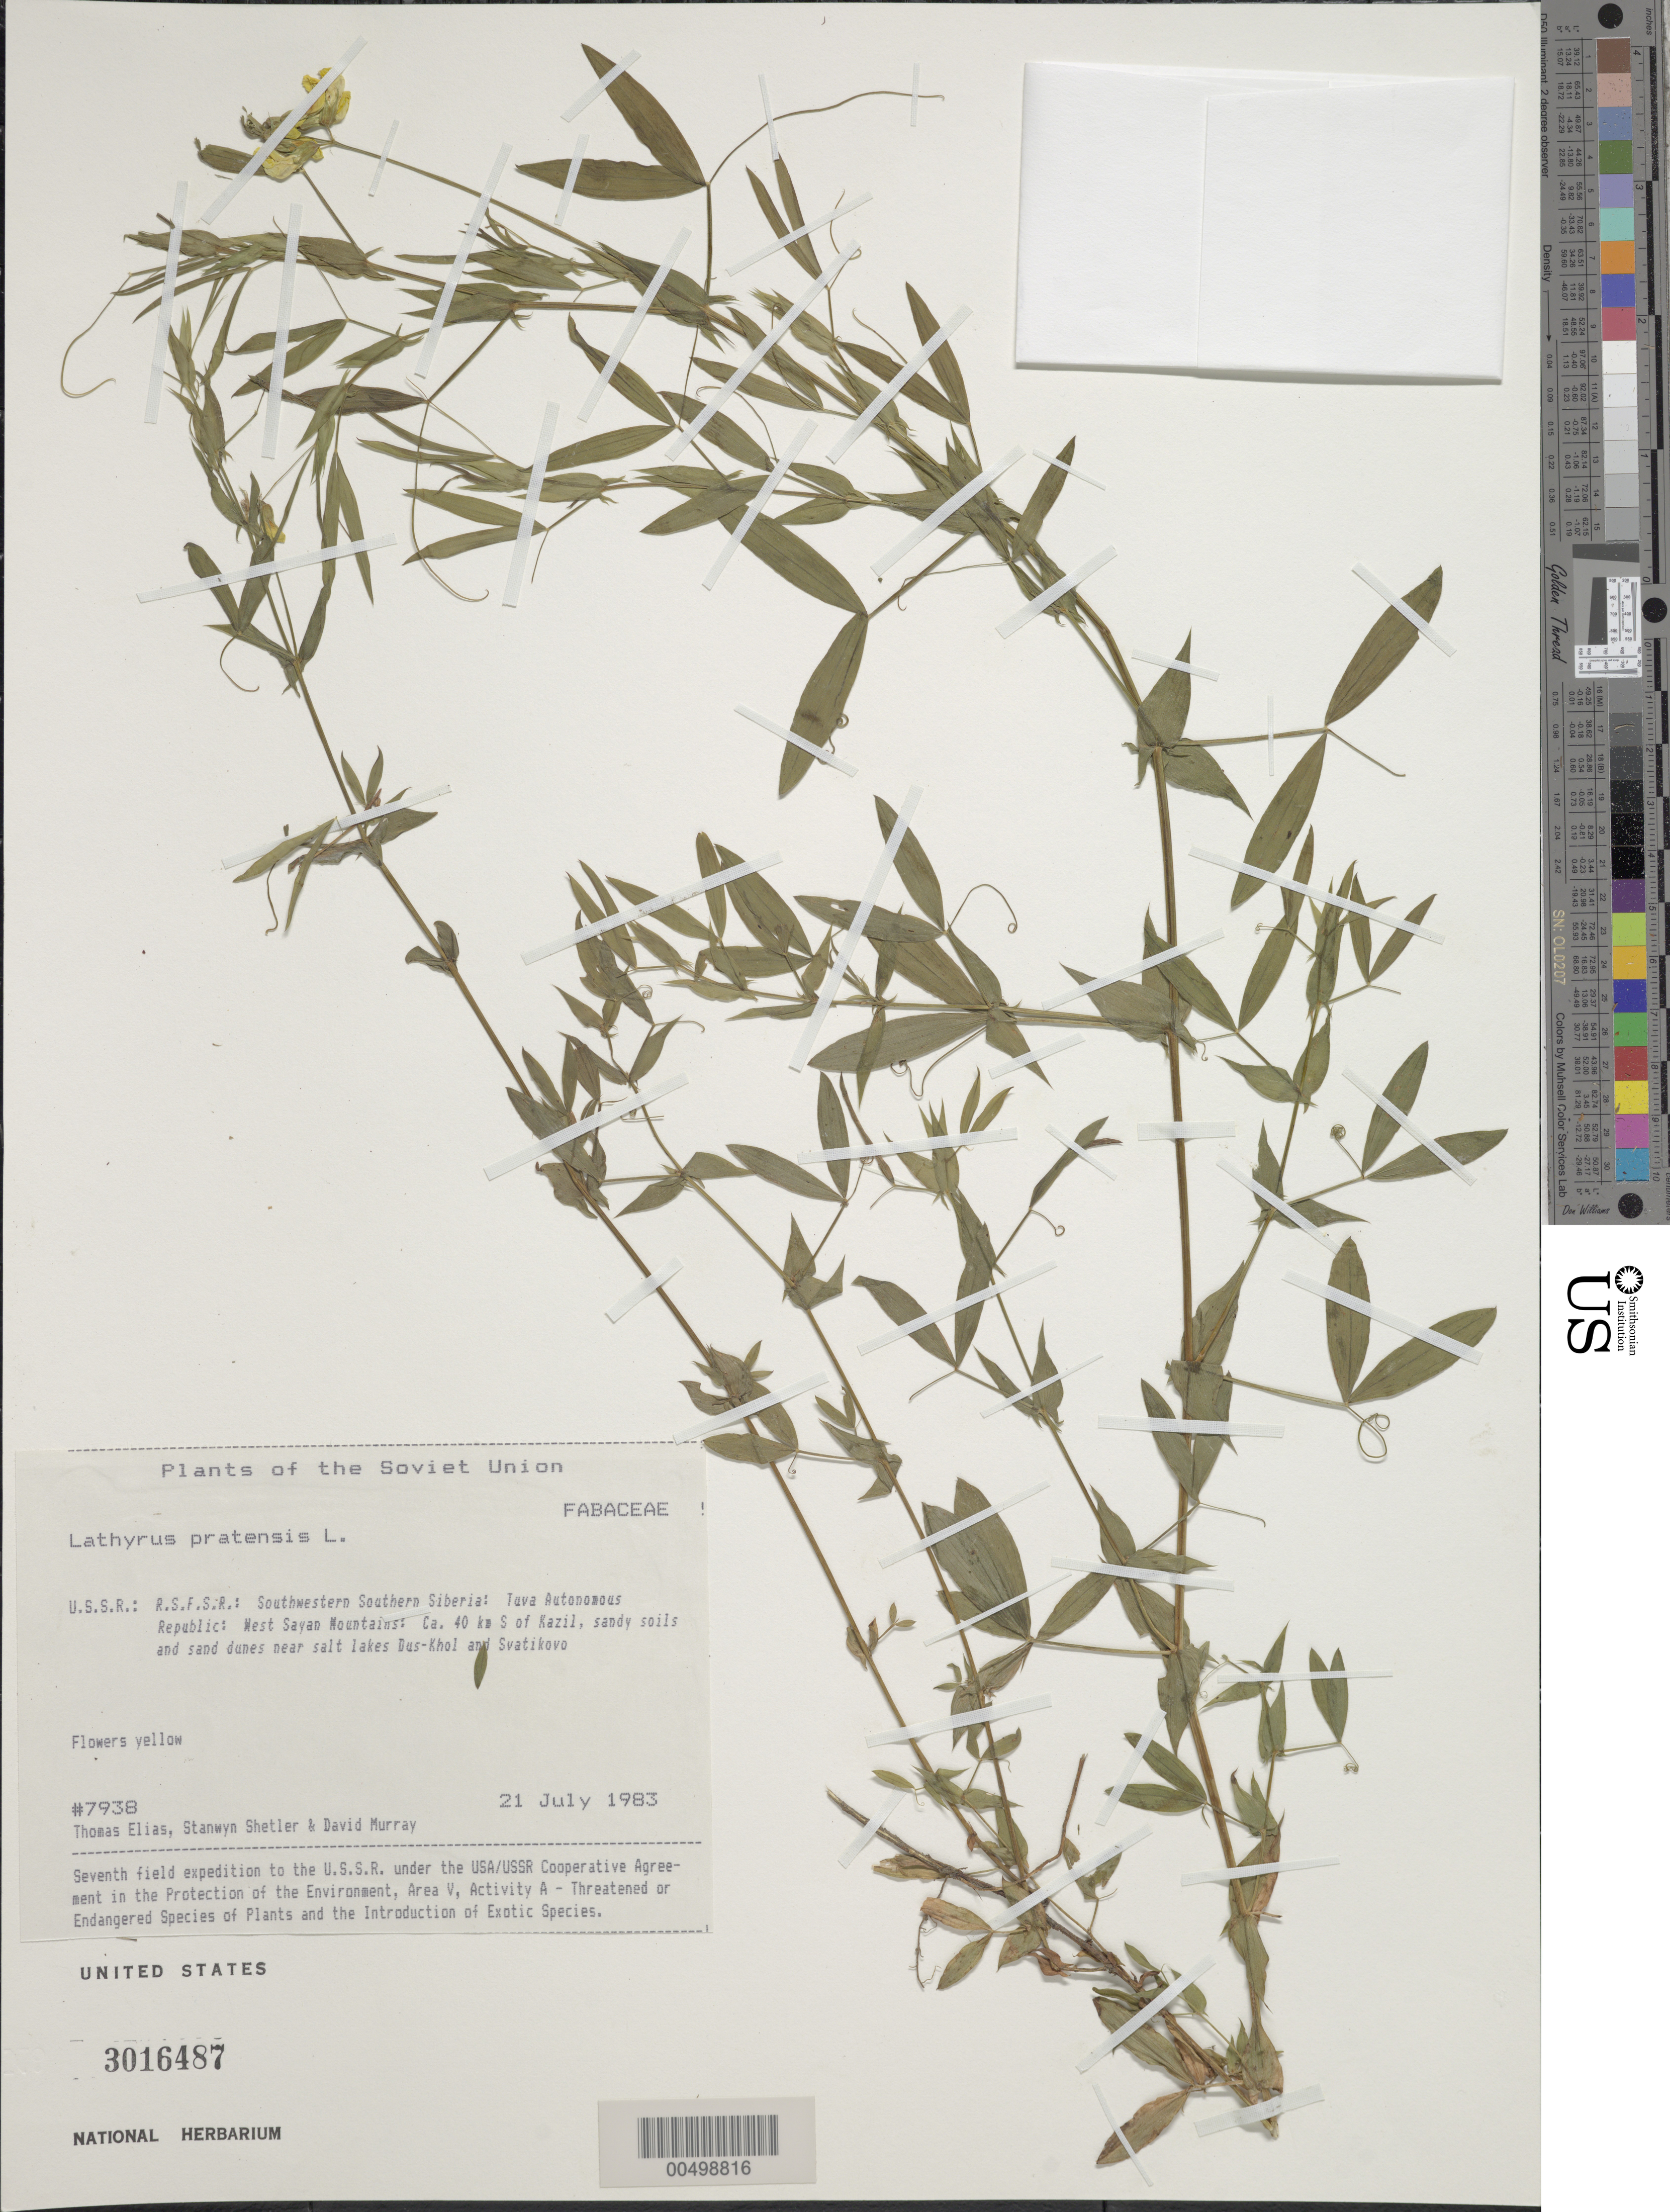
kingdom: Plantae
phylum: Tracheophyta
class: Magnoliopsida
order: Fabales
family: Fabaceae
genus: Lathyrus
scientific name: Lathyrus pratensis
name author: L.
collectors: T. Elias, S. Shetler & D. F. Murray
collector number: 7938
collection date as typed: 21 Jul 1983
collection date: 1983-07-21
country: Russian Federation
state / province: Tuva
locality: West Sayan Mountains, ca. 40 km S of Kazil [Kyzyl], near salt lakes Dus-Khol and Svatikovo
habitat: sandy soils and sand dunes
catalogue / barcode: US 3016487